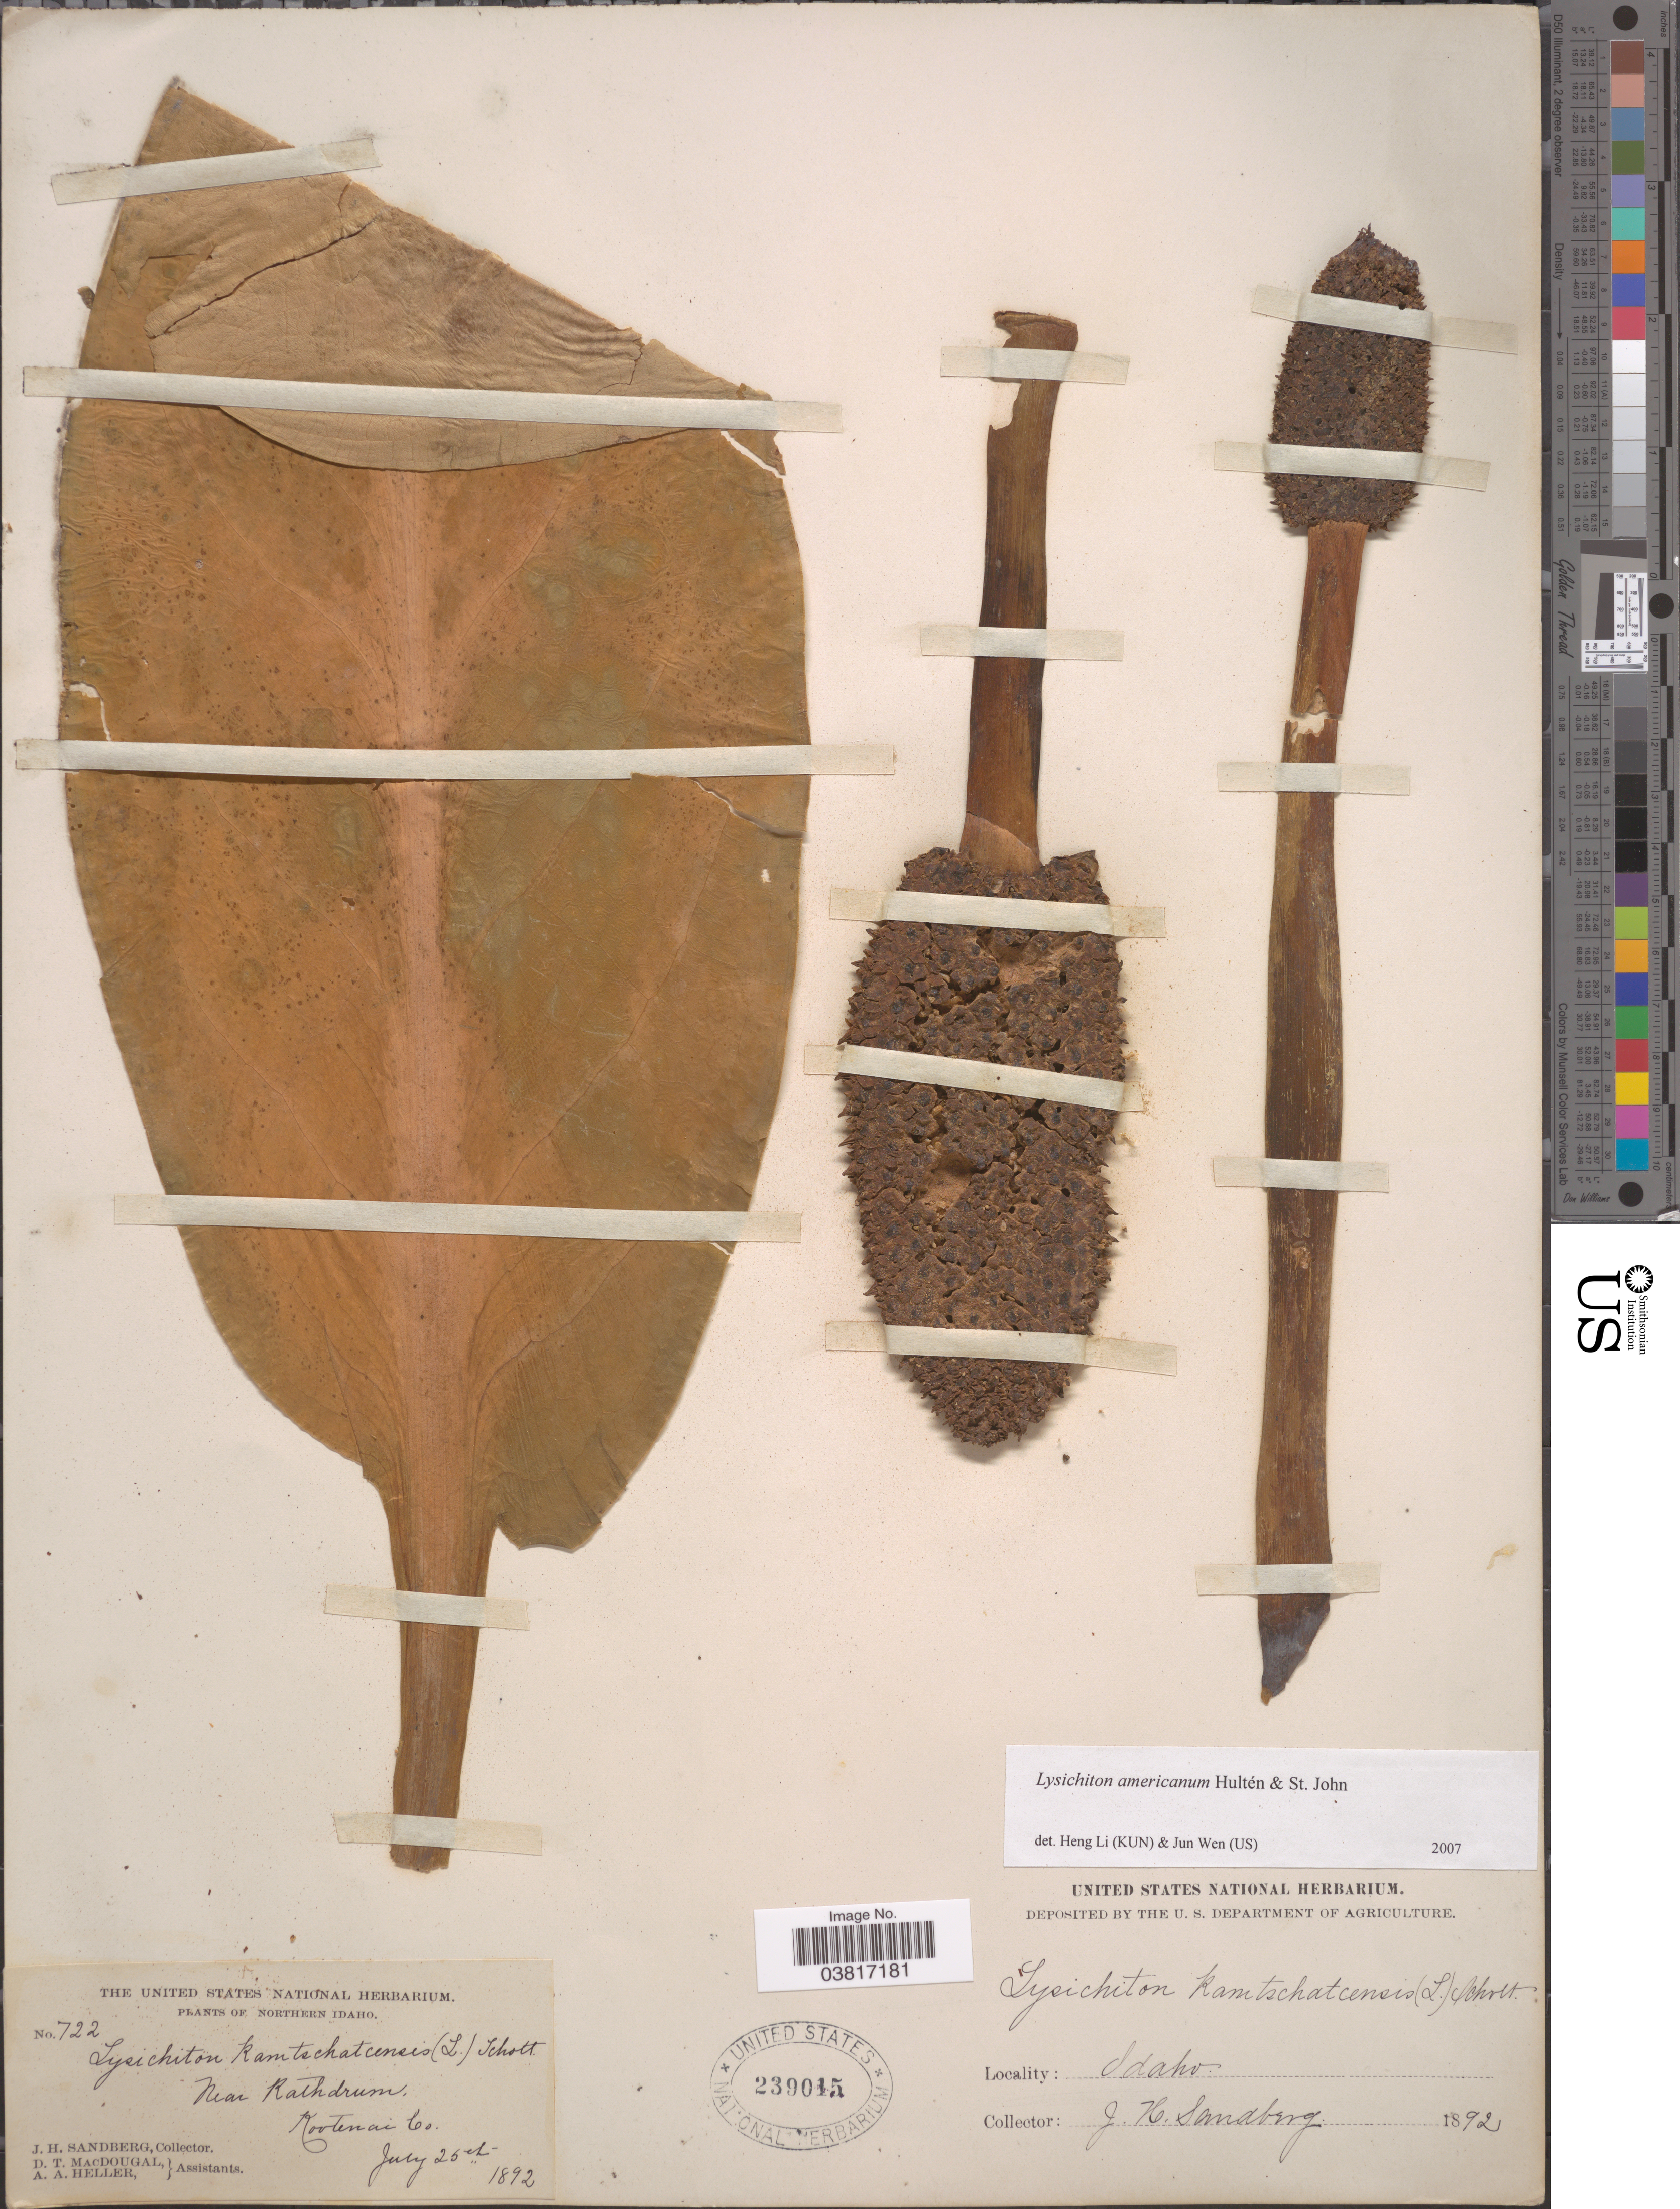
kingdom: Plantae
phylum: Tracheophyta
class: Liliopsida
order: Alismatales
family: Araceae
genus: Lysichiton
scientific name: Lysichiton americanus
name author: Hultén & H. St. John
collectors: J. H. Sandberg, D. T. MacDougal & A. A. Heller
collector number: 722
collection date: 1892-07-25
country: United States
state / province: Idaho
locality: Northern Idaho. Near Rathdrum. Kootenai Co.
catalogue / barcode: US 239015